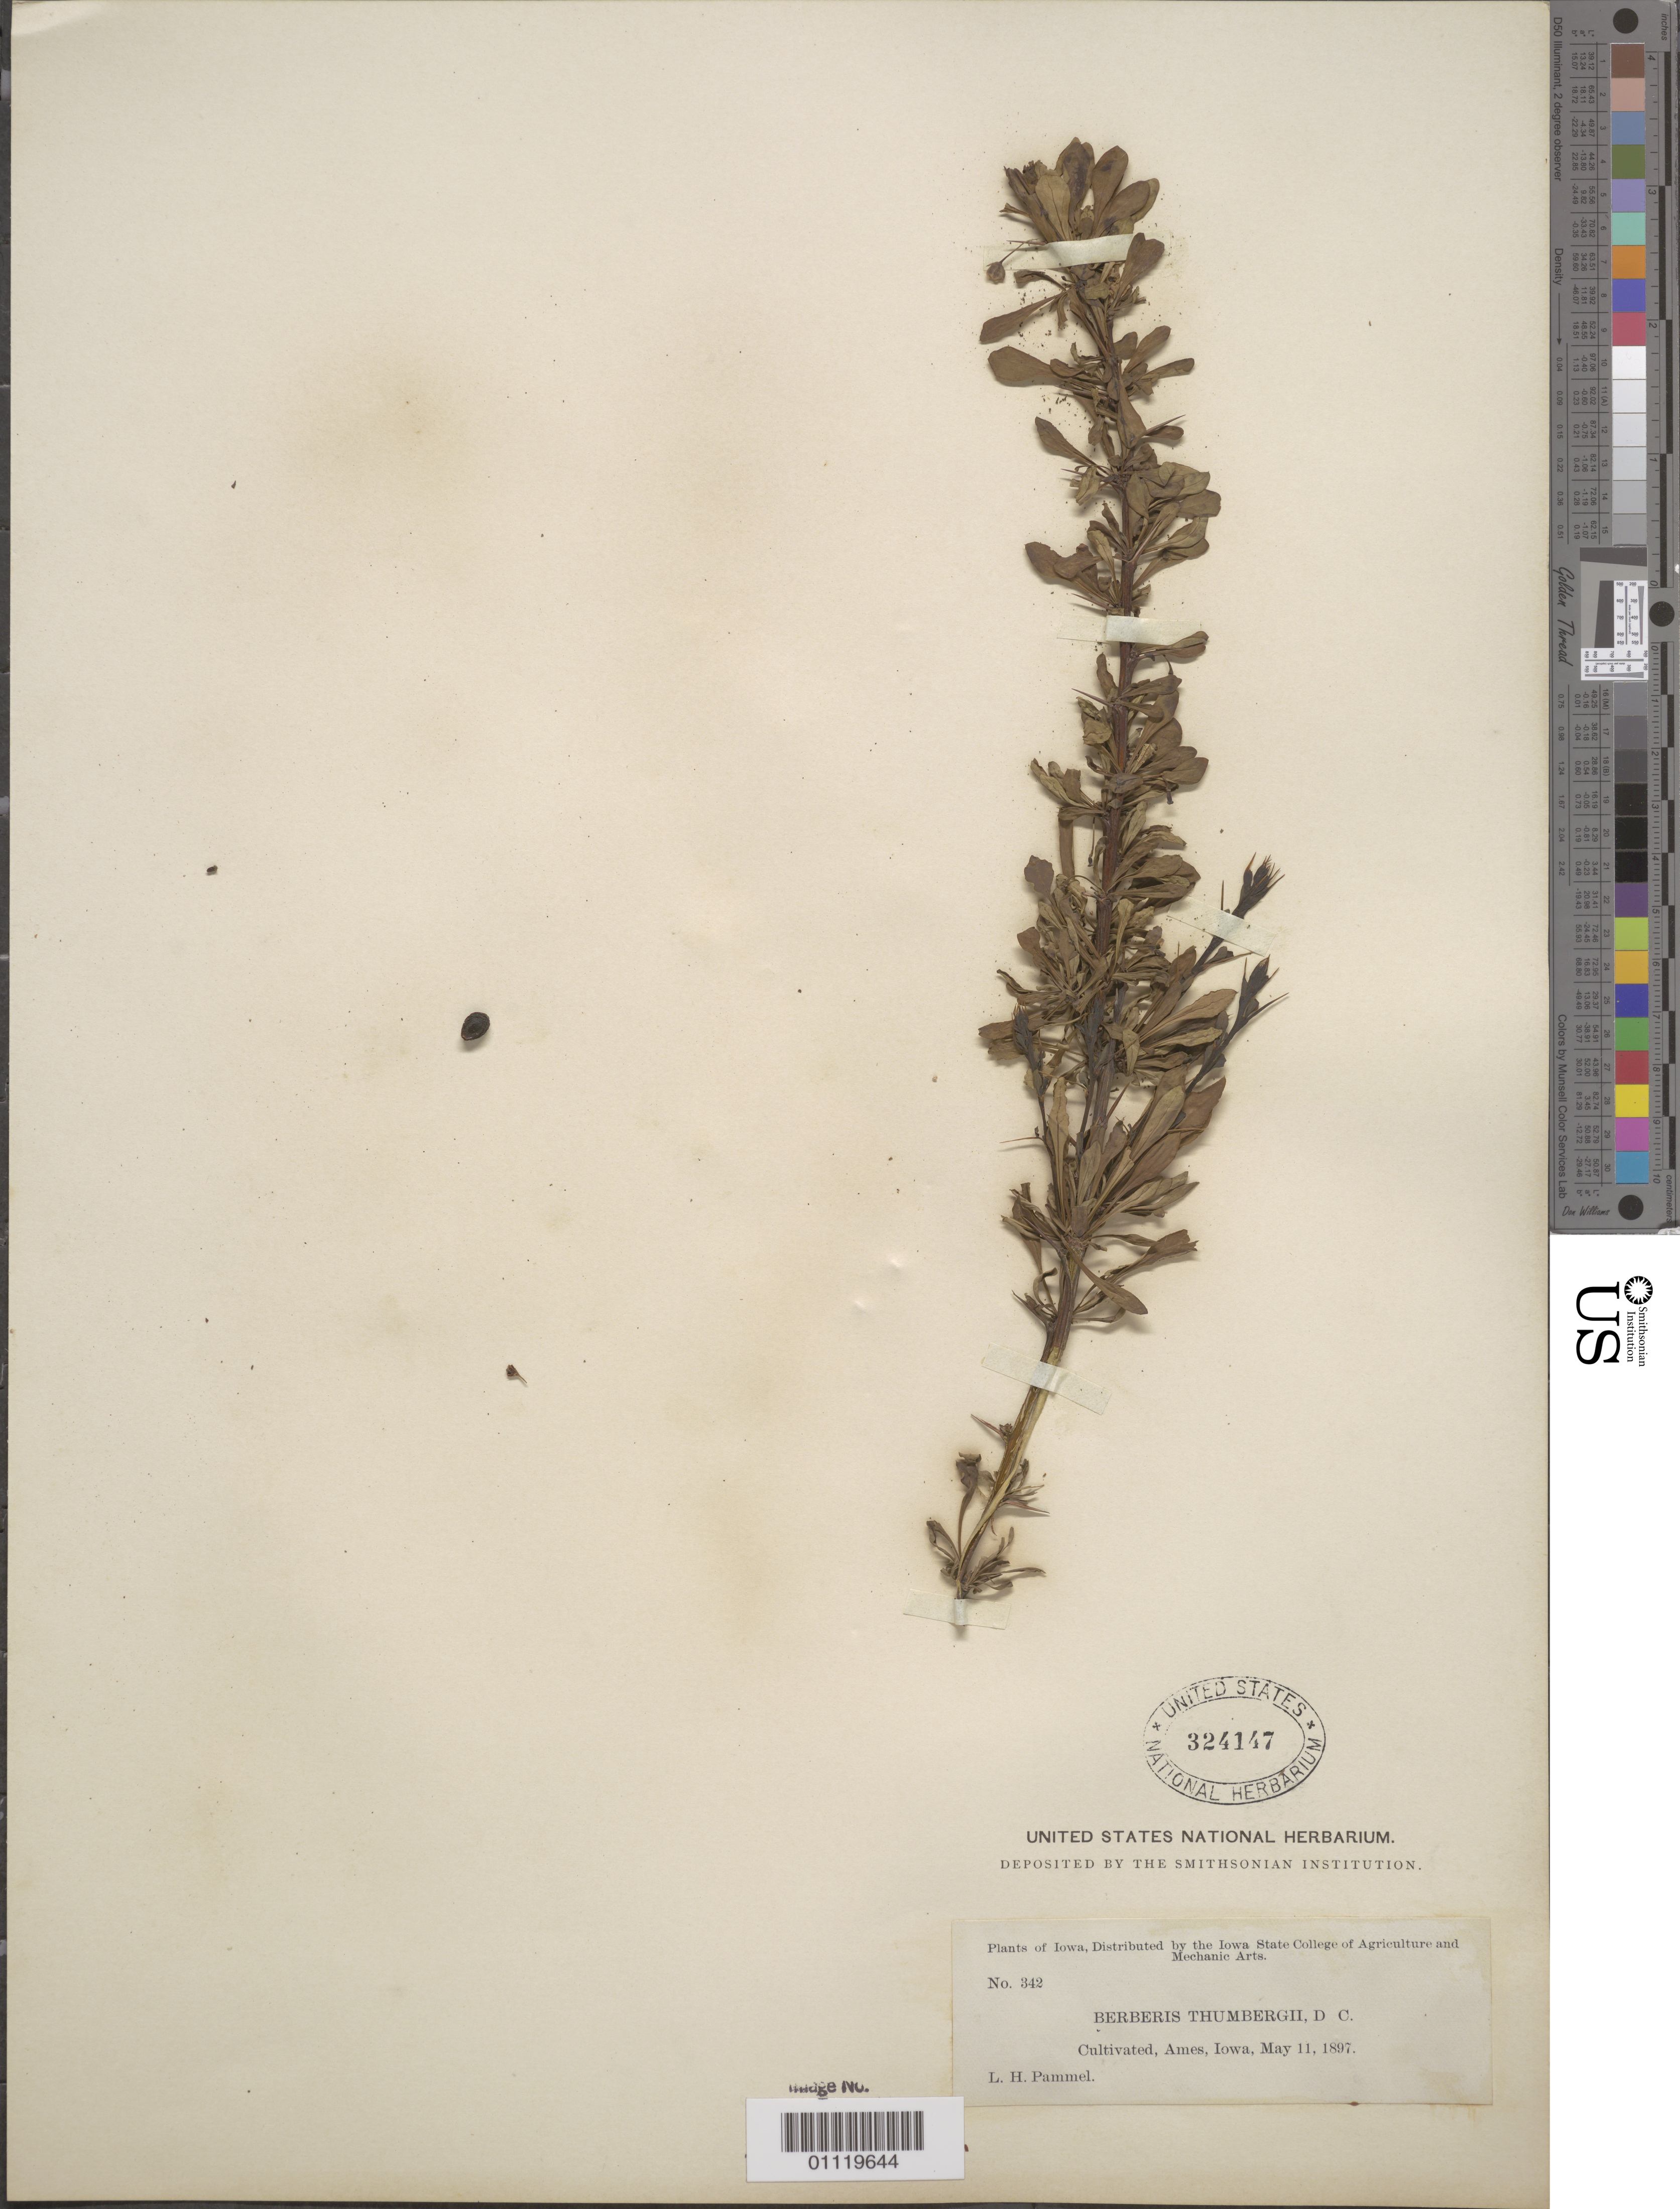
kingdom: Plantae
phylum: Tracheophyta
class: Magnoliopsida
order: Ranunculales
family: Berberidaceae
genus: Berberis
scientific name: Berberis thunbergii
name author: DC.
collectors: L. Pammel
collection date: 1897-05-11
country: United States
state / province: Iowa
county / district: Story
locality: Ames city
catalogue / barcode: US 324147